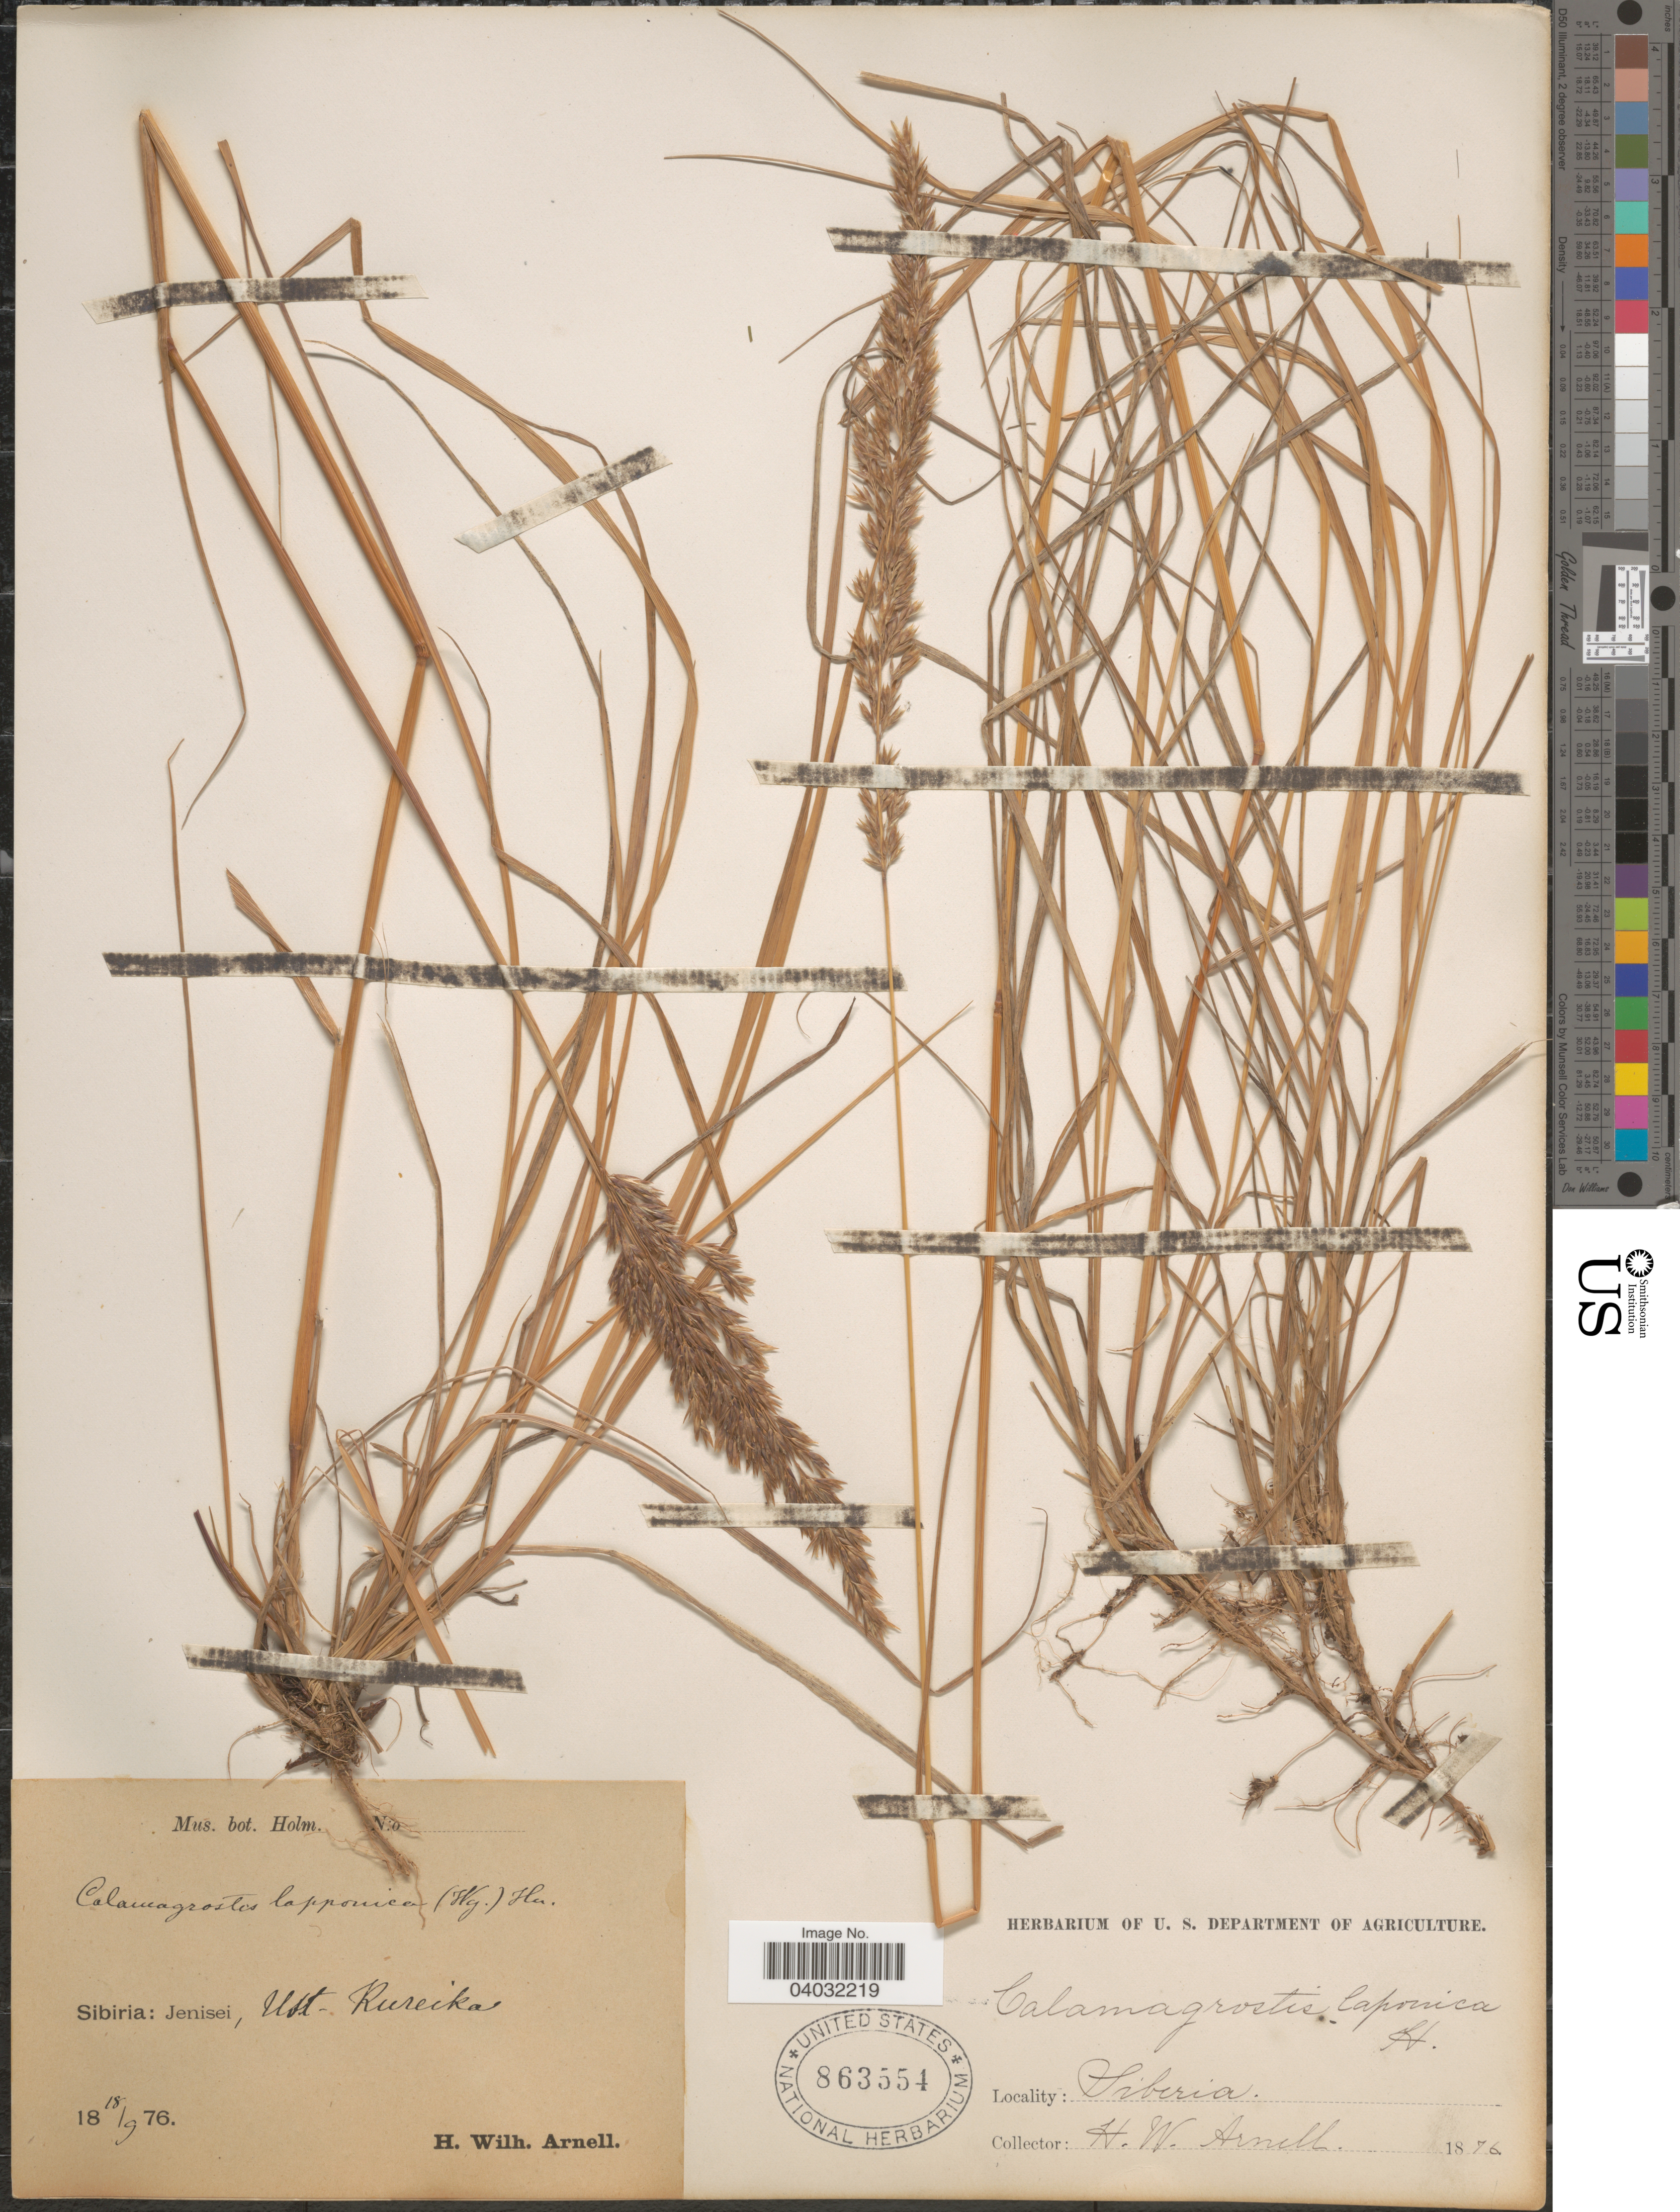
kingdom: Plantae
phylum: Tracheophyta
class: Liliopsida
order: Poales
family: Poaceae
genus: Calamagrostis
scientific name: Calamagrostis lapponica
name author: (Wahlenb.) Hartm.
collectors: H. W. Arnell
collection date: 1876-09-18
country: Russian Federation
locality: Sibiria: Jenisei, Ust- Rureika.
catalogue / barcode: US 863554